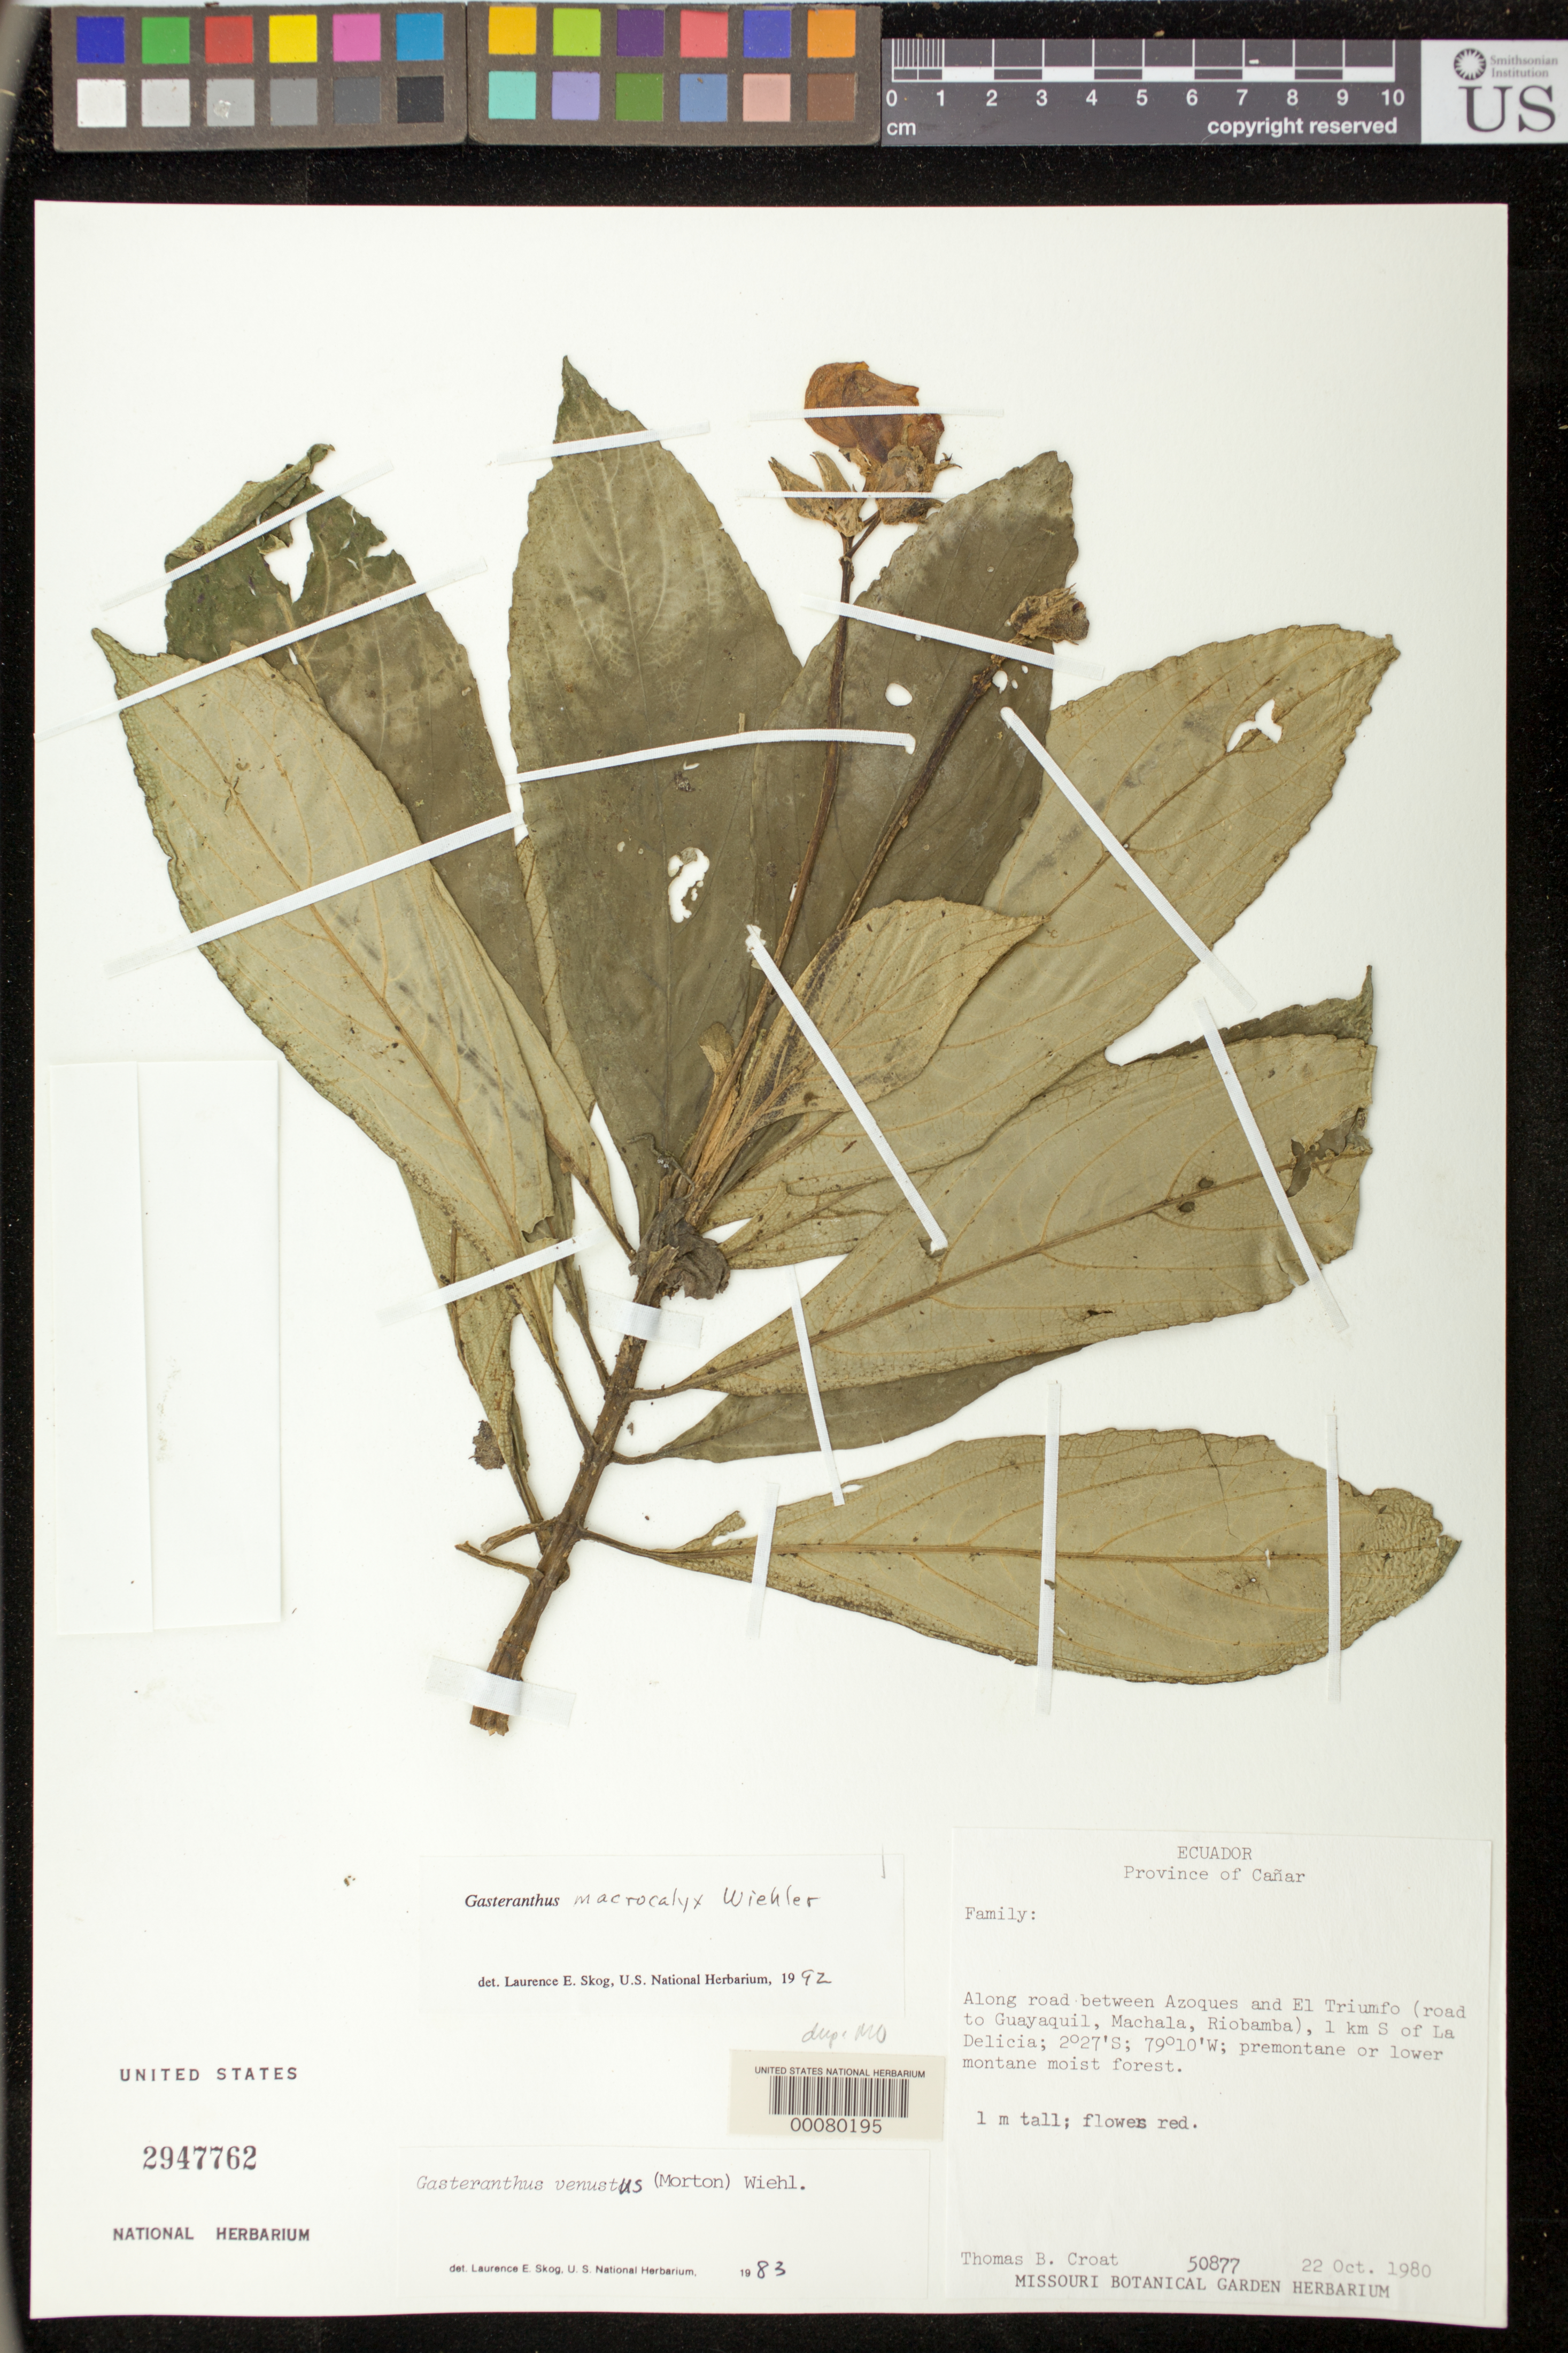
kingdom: Plantae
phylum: Tracheophyta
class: Magnoliopsida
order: Lamiales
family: Gesneriaceae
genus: Gasteranthus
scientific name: Gasteranthus macrocalyx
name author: Wiehler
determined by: Skog, Laurence E.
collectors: T. B. Croat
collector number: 50877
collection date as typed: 22 Oct 1980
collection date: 1980-10-22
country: Ecuador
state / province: Cañar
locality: Along road between Azoques and El Triumfo (road to Guayaquil, Machala, Riobamba), 1 km S of La Delicia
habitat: Premontane or lower montane moist forest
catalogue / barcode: US 2947762